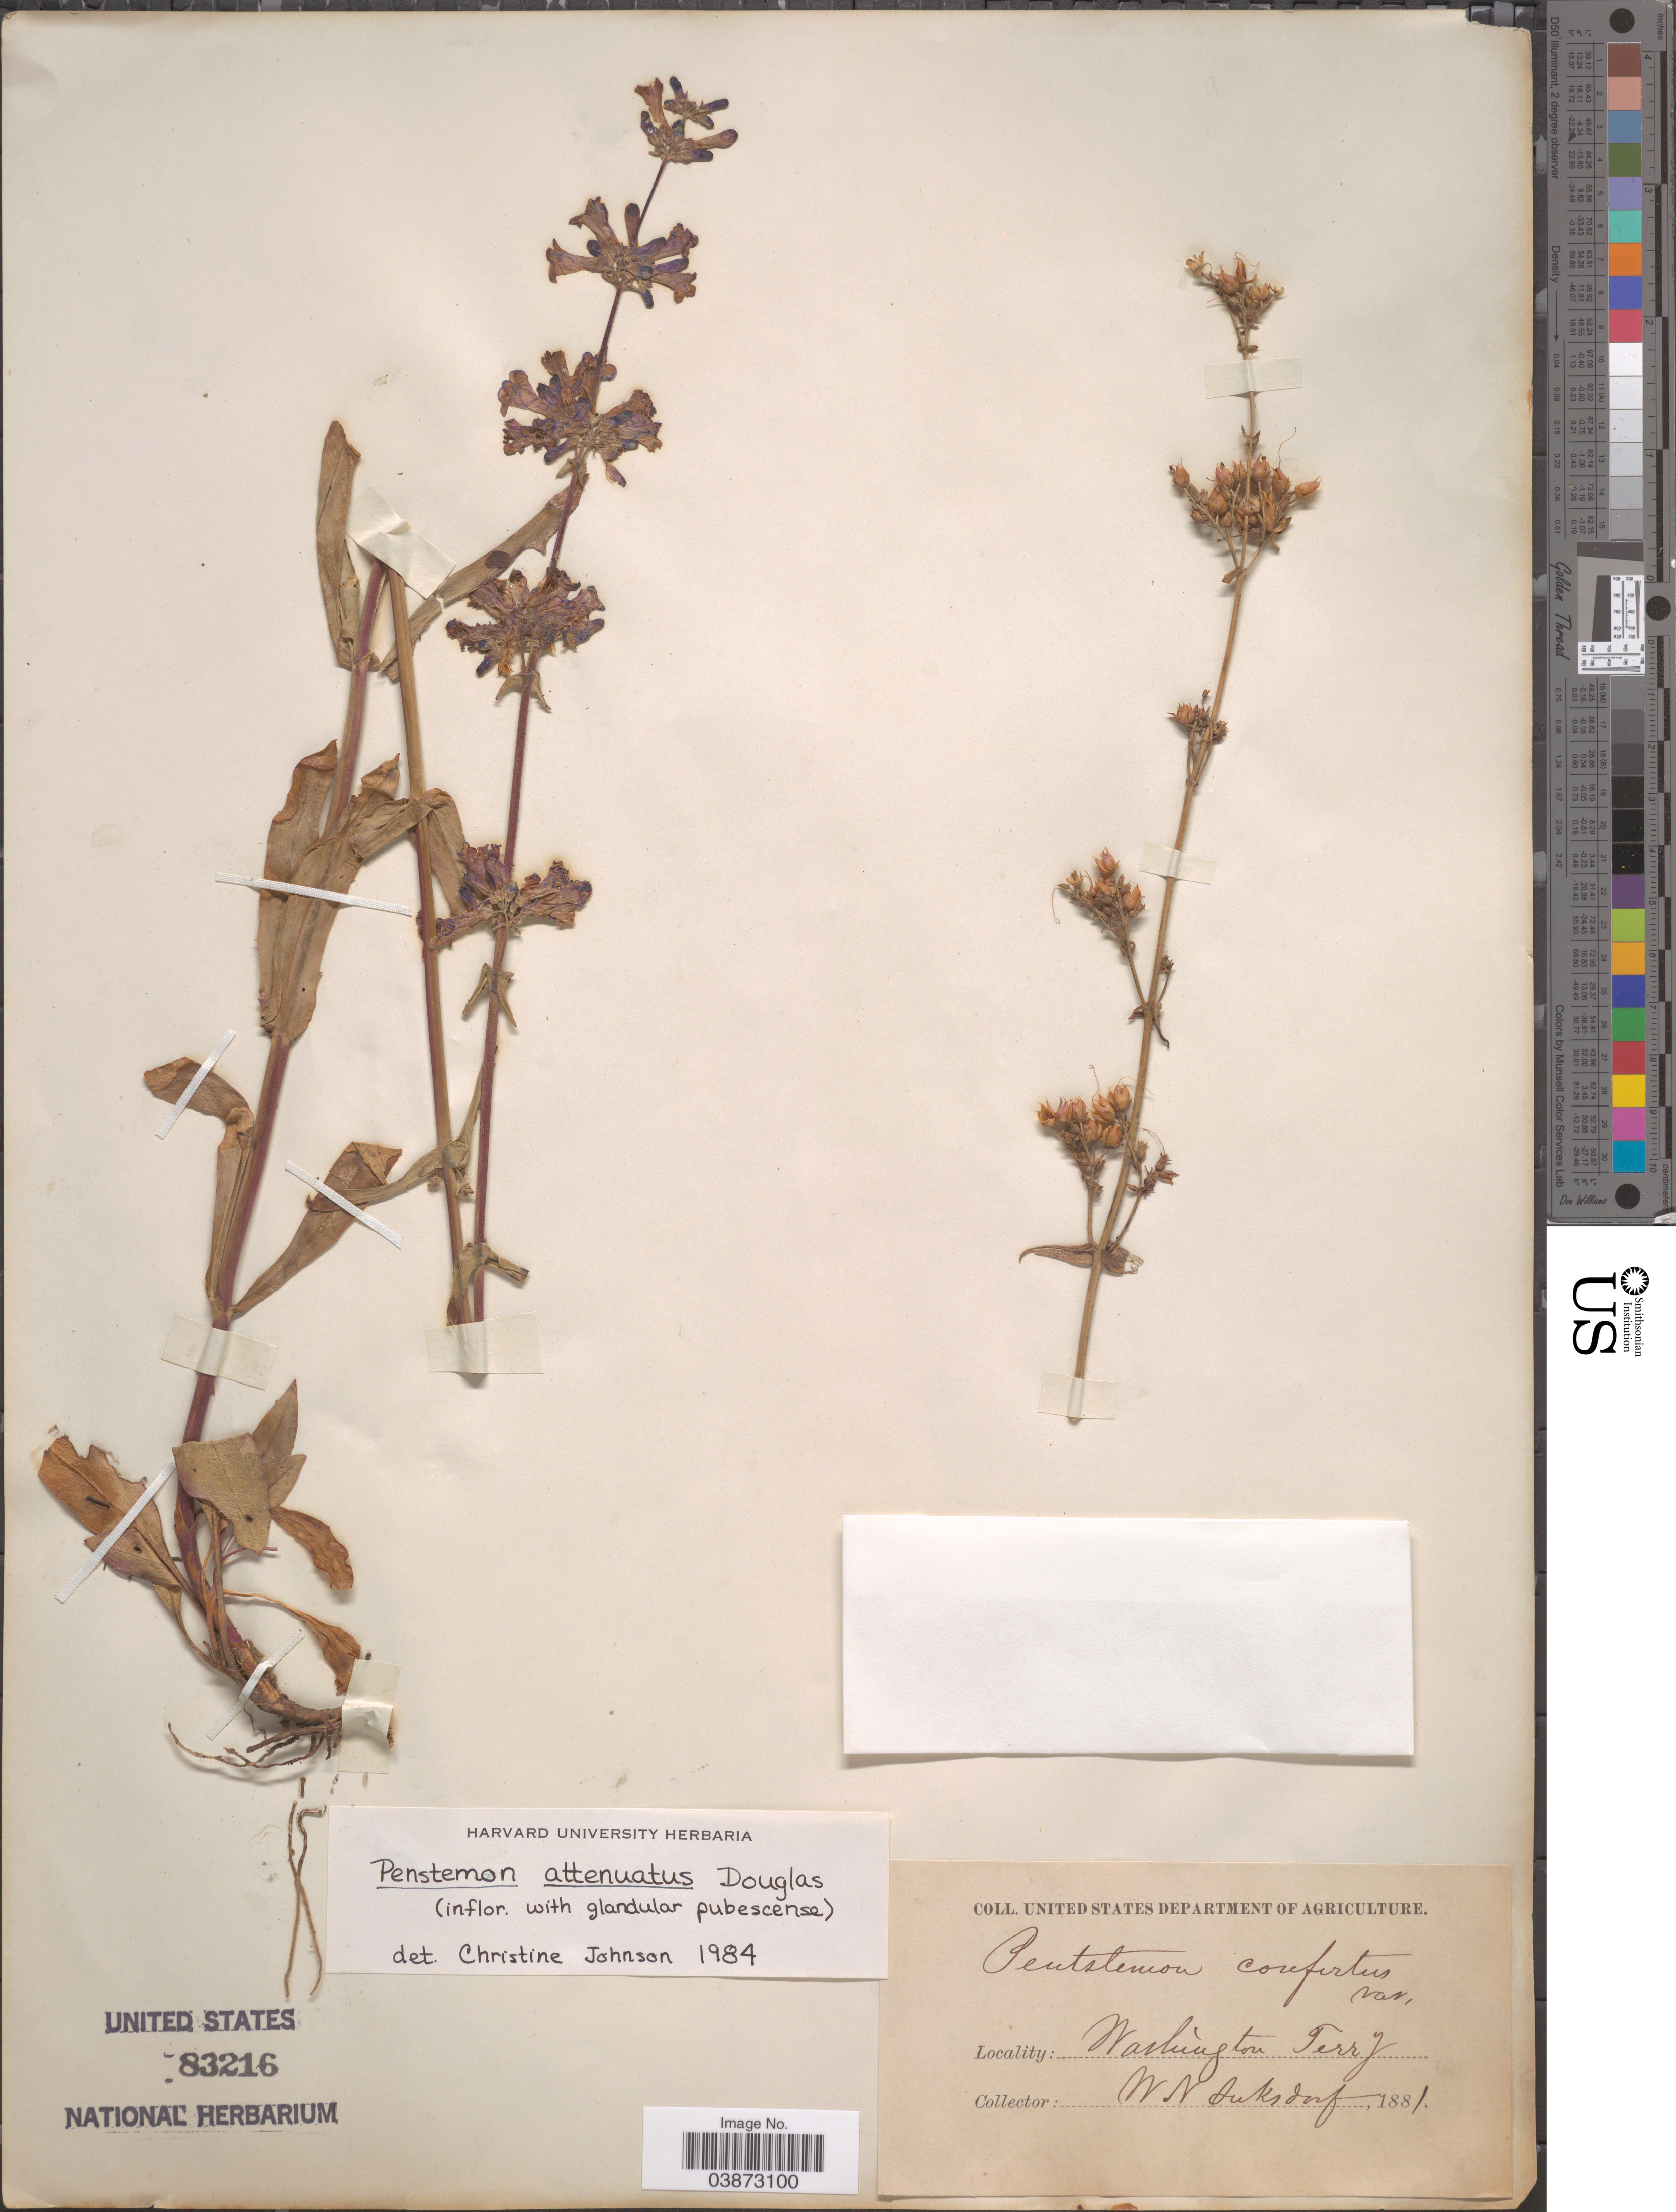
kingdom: Plantae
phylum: Tracheophyta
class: Magnoliopsida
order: Lamiales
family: Plantaginaceae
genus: Penstemon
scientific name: Penstemon attenuatus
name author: Douglas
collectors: W. N. Suksdorf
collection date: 1881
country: United States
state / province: Washington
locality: Washington Terry.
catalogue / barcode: US 83216